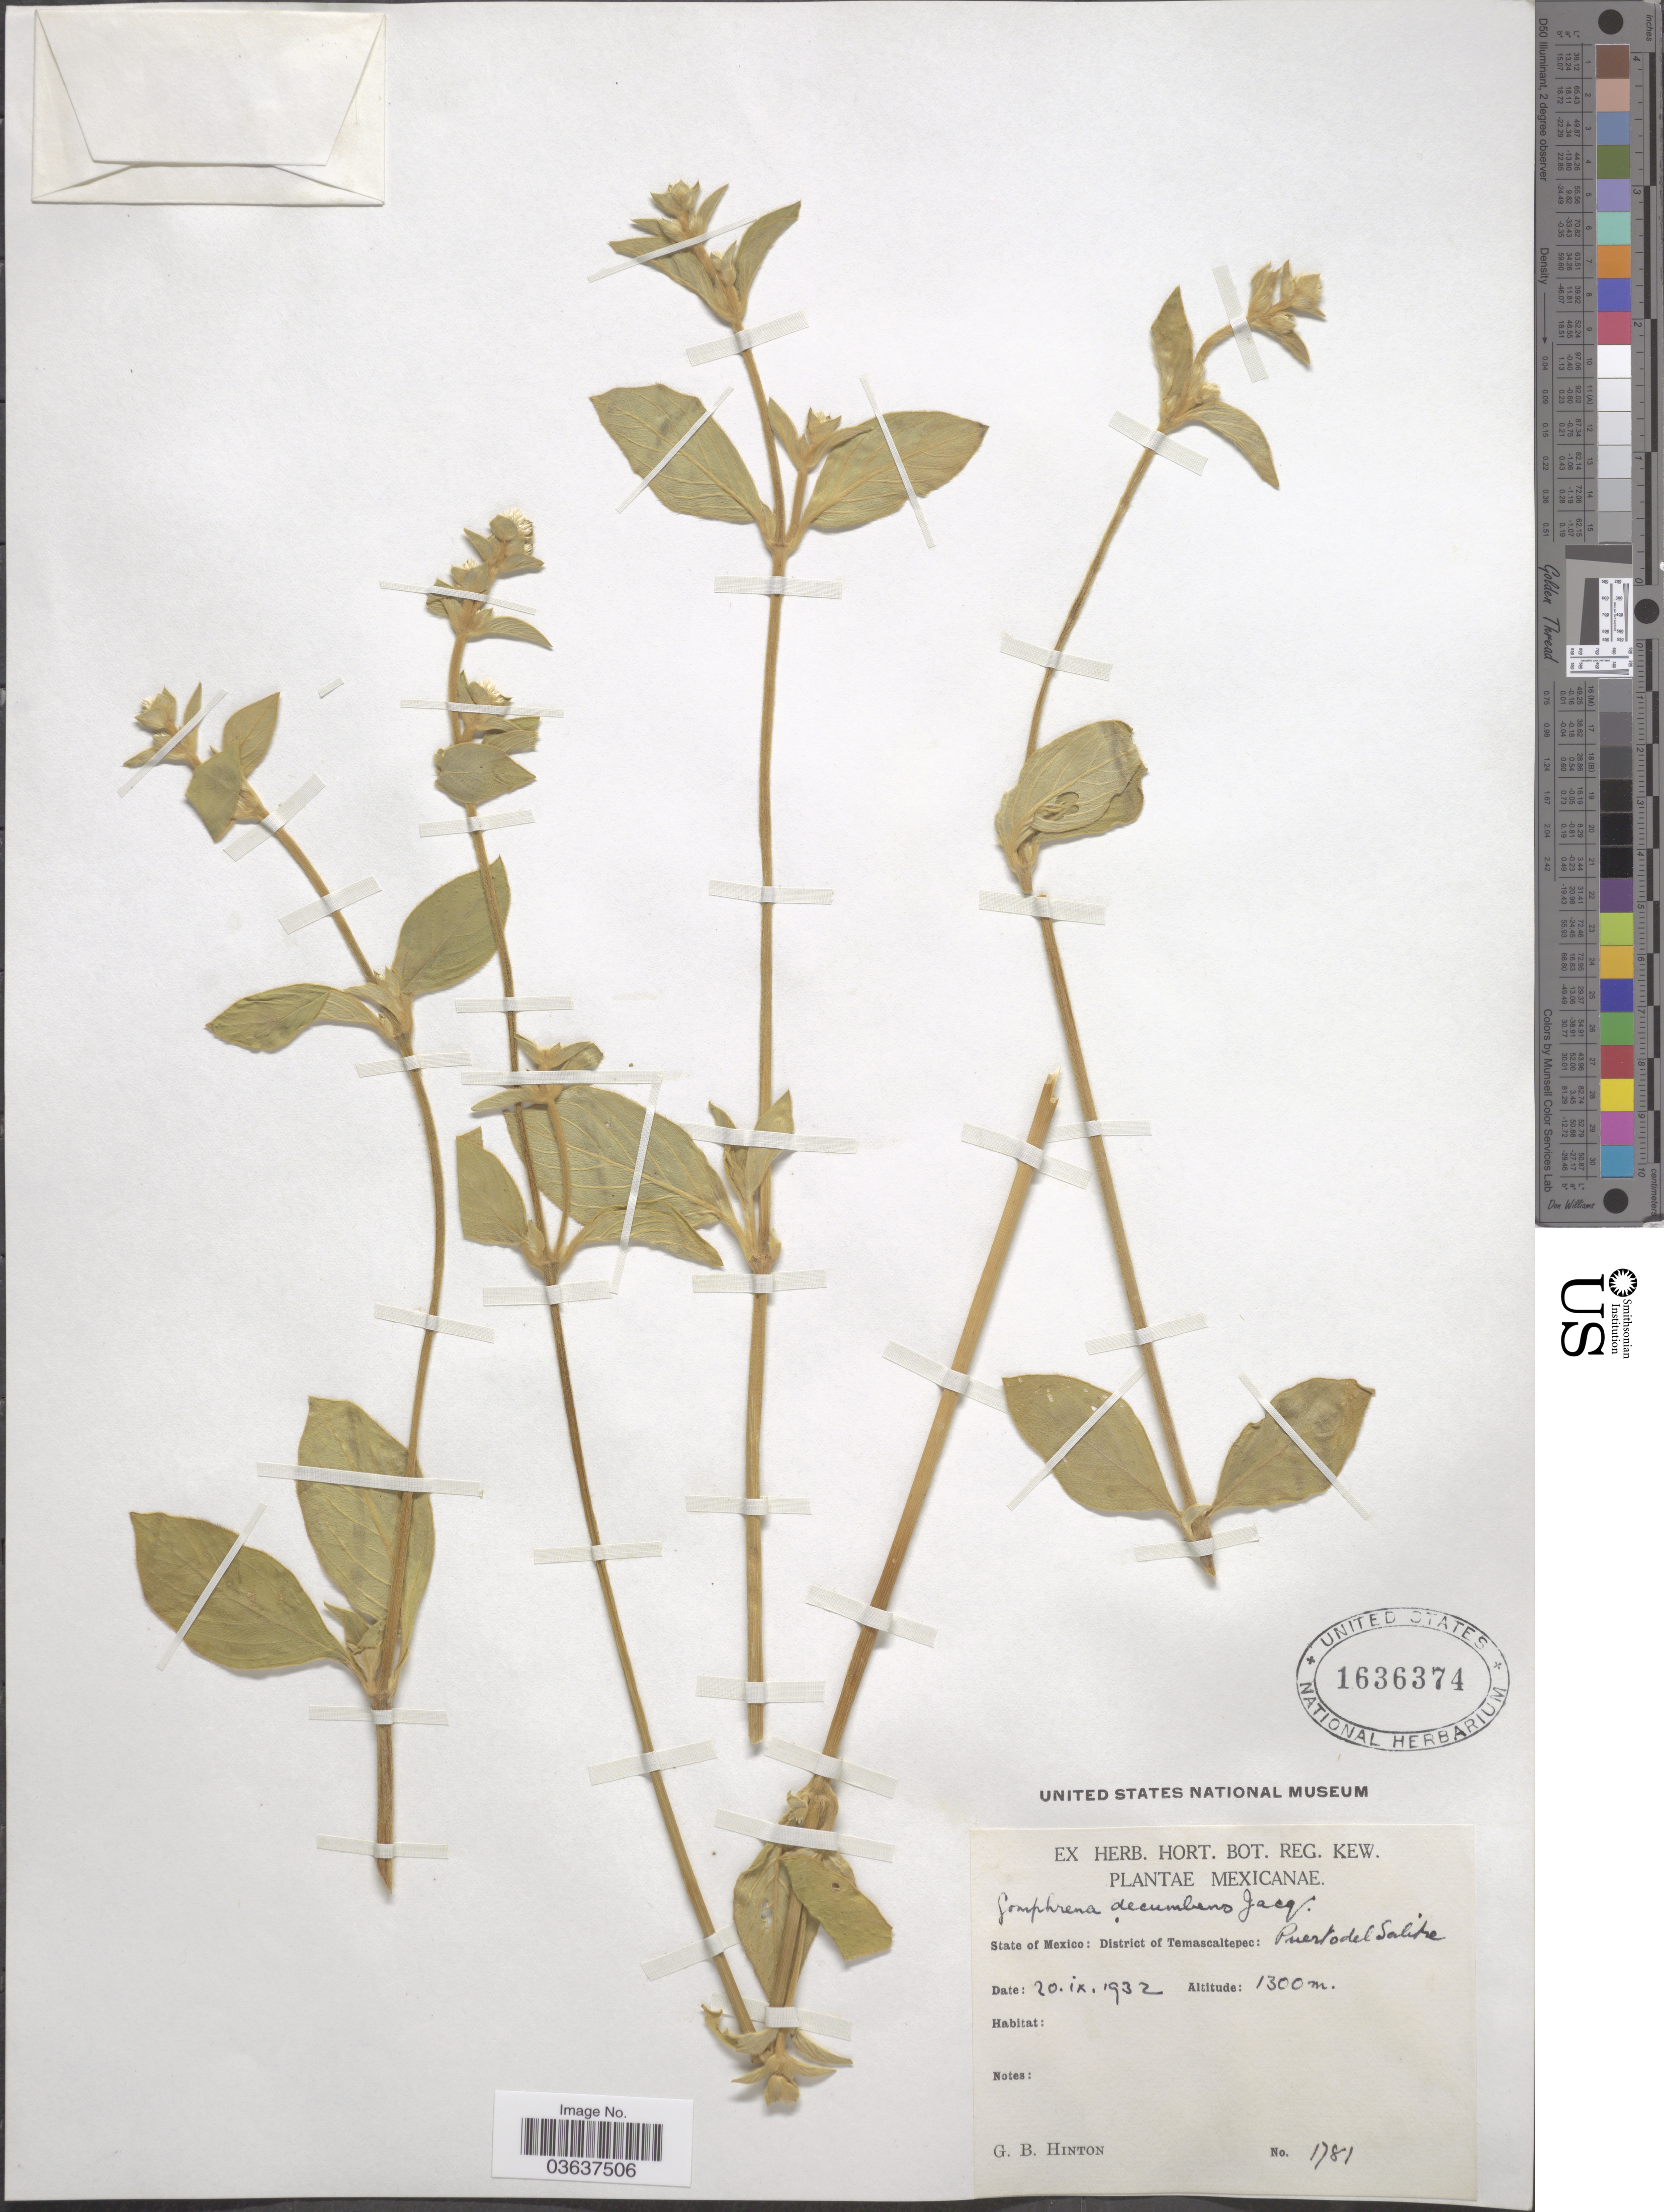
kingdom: Plantae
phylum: Tracheophyta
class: Magnoliopsida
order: Caryophyllales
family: Amaranthaceae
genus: Gomphrena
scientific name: Gomphrena decumbens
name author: Jacq.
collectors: G. B. Hinton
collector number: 1781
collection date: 1932-09-20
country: Mexico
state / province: México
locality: District of Temascaltepec: Puerto del Salitre.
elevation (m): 1300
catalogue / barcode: US 1636374